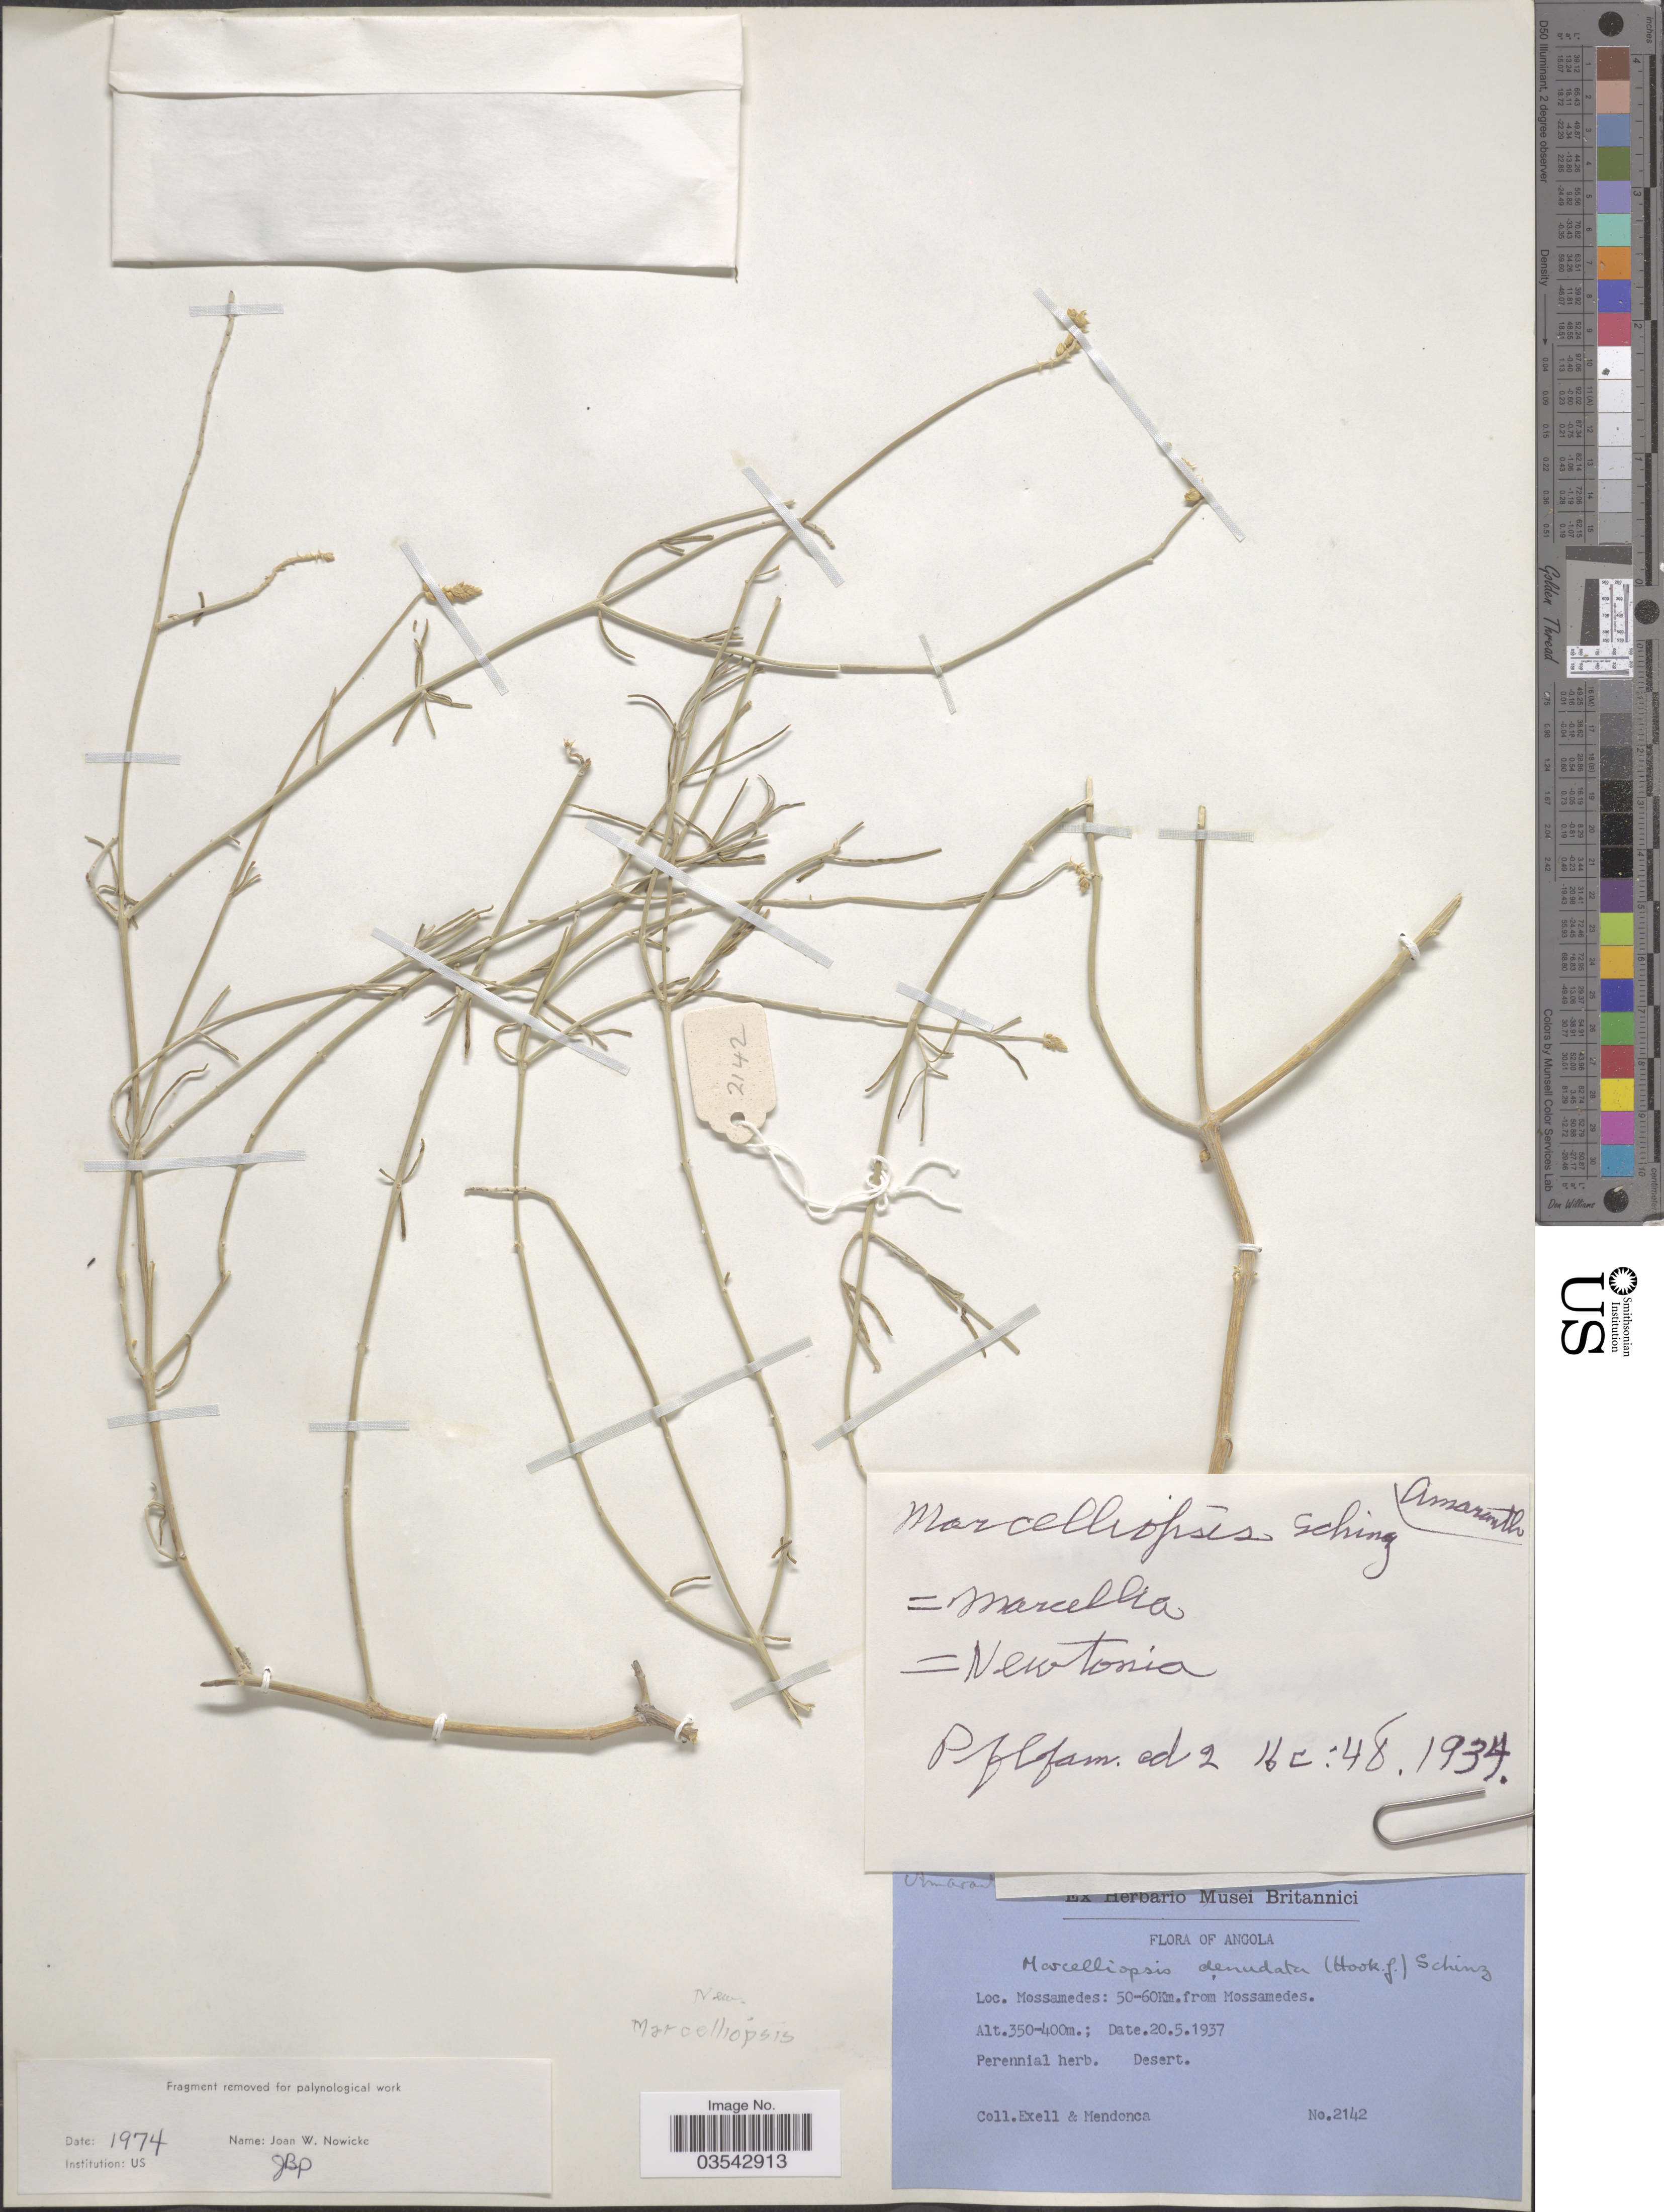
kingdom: Plantae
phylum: Tracheophyta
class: Magnoliopsida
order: Caryophyllales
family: Amaranthaceae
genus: Marcelliopsis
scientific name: Marcelliopsis denudata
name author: (Hook. f.) Schinz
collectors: Exell, -- & Mendonca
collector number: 2142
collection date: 1937-05-20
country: Angola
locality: Mossamedes: 50-60Km. from Mossamedes.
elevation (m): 350